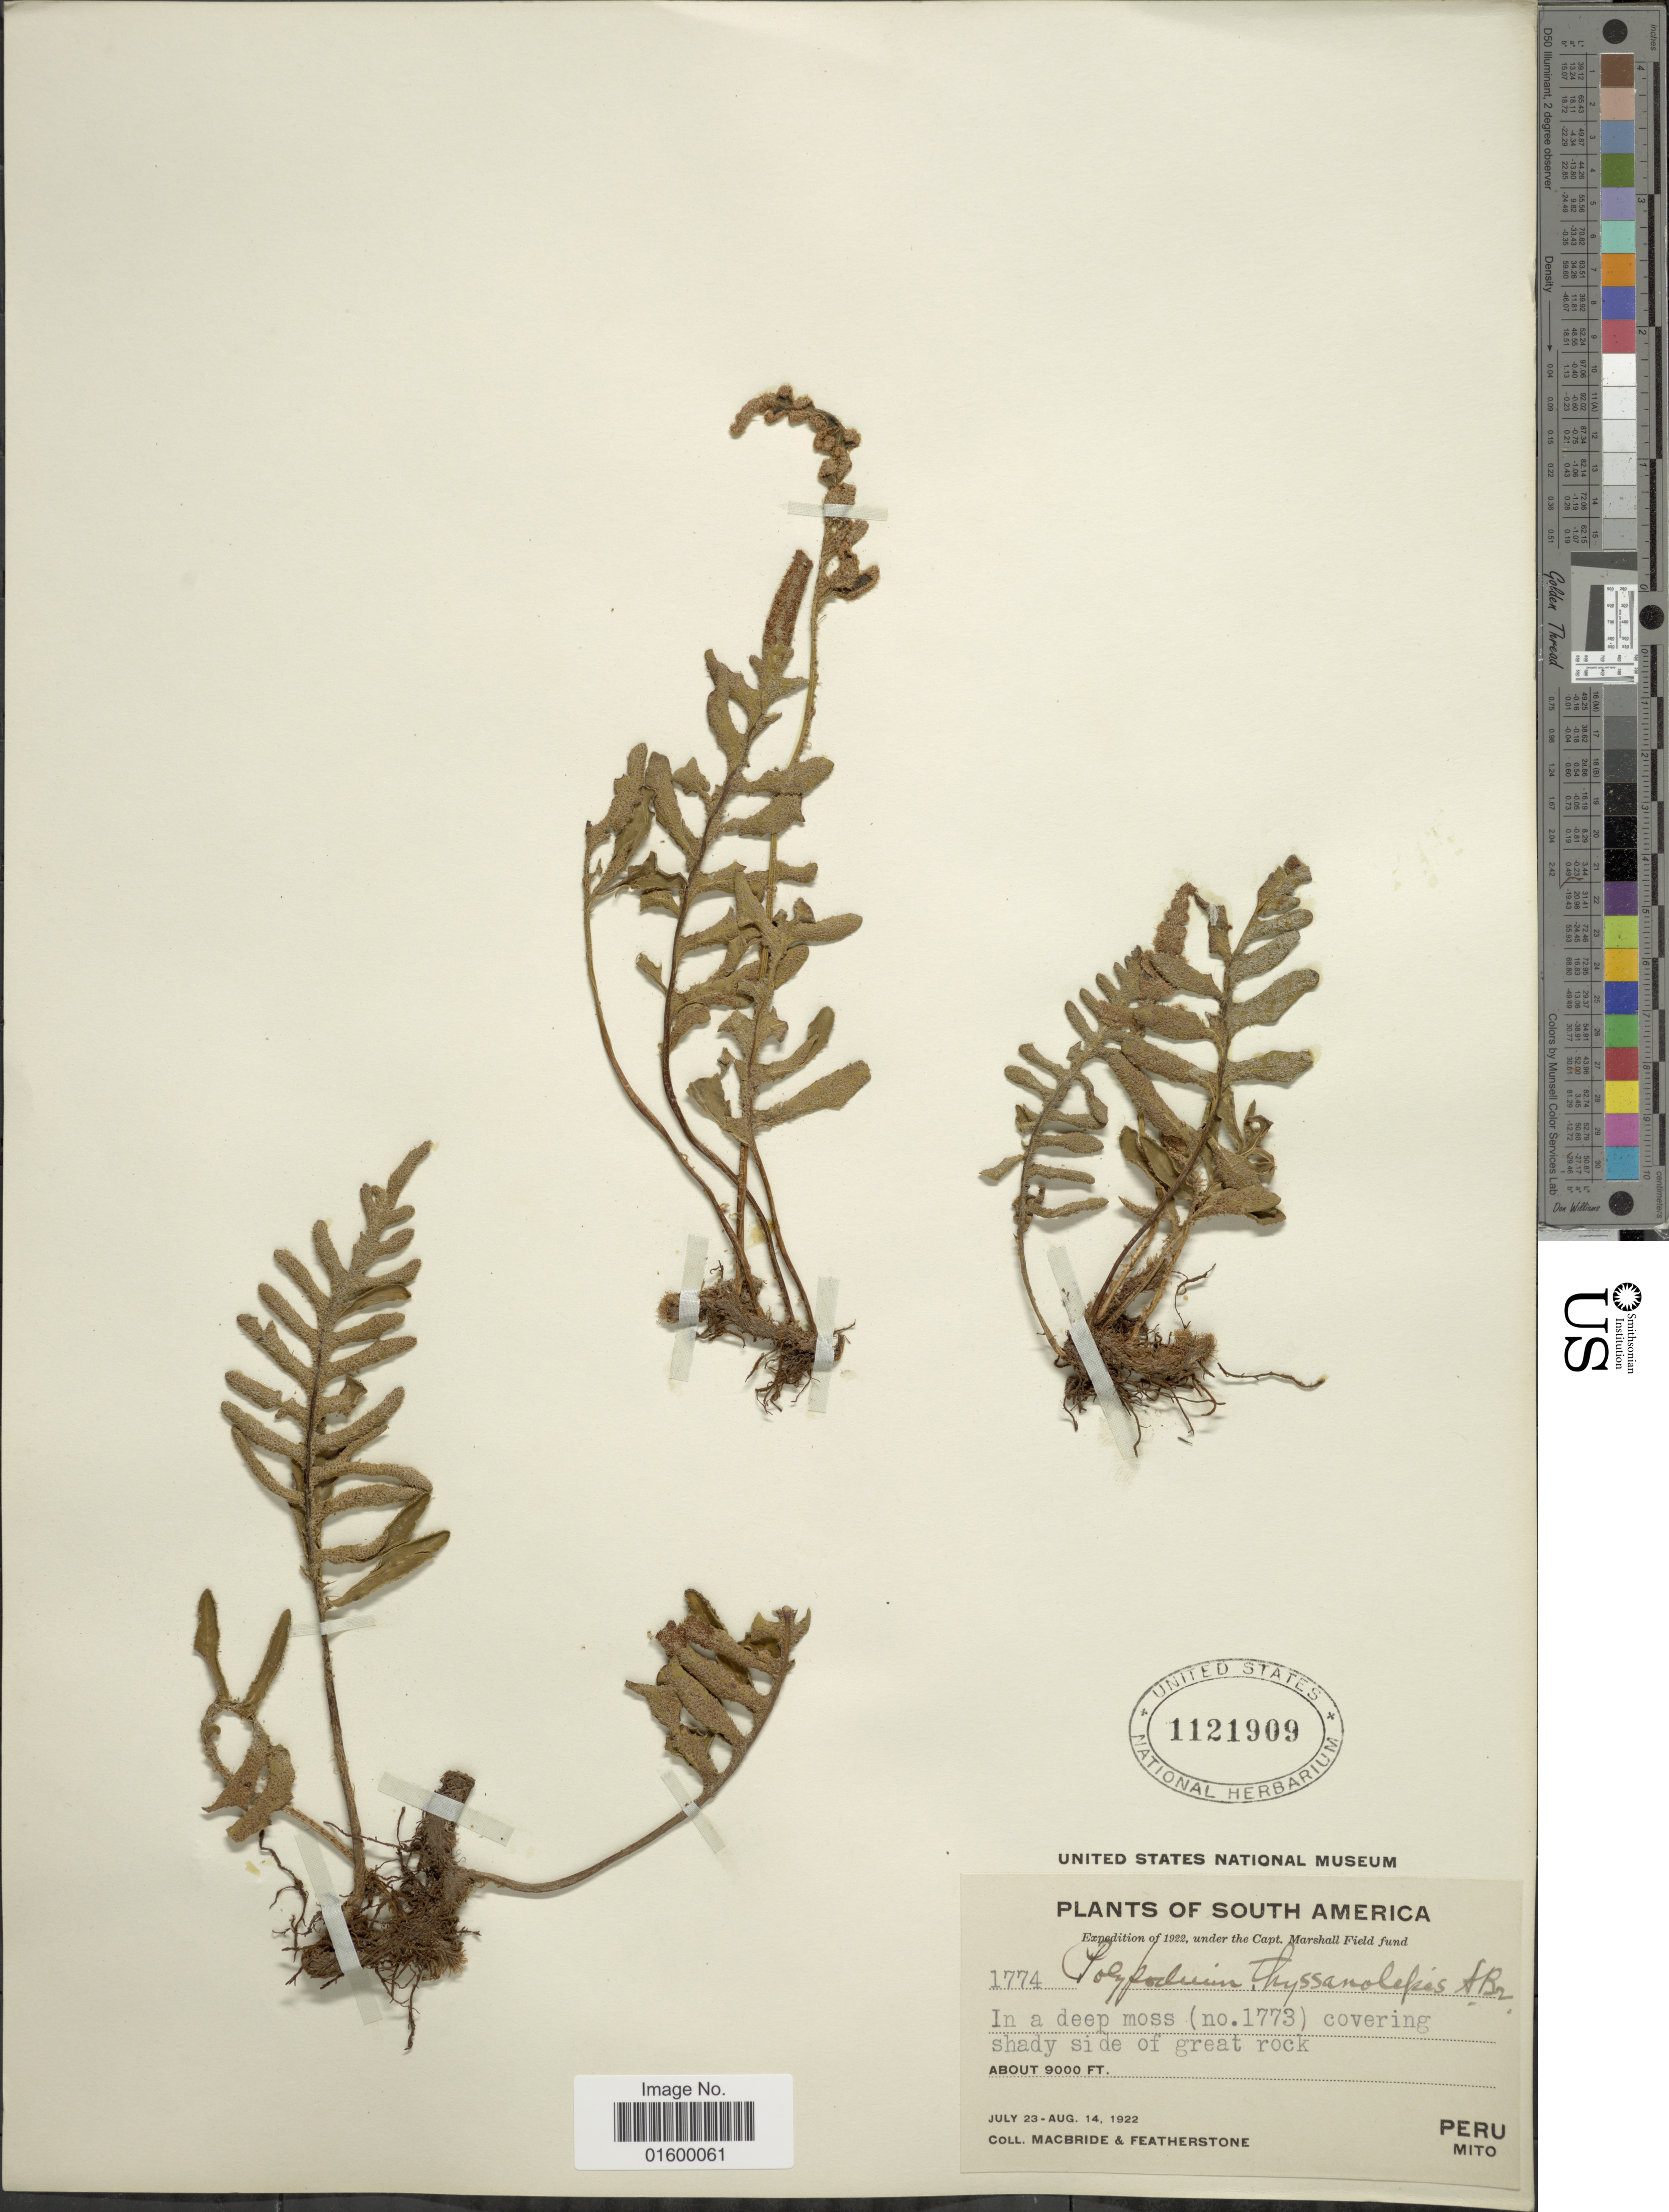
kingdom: Plantae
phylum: Tracheophyta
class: Polypodiopsida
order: Polypodiales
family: Polypodiaceae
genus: Pleopeltis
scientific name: Pleopeltis thyssanolepis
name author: (A. Braun ex Klotzsch) E.G. Andrews & Windham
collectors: Macbride, -- & -. Featherstone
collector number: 1774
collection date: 1922-07-23/1922-08-14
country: Peru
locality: South America, Peru, Mito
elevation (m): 2743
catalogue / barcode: US 1121909